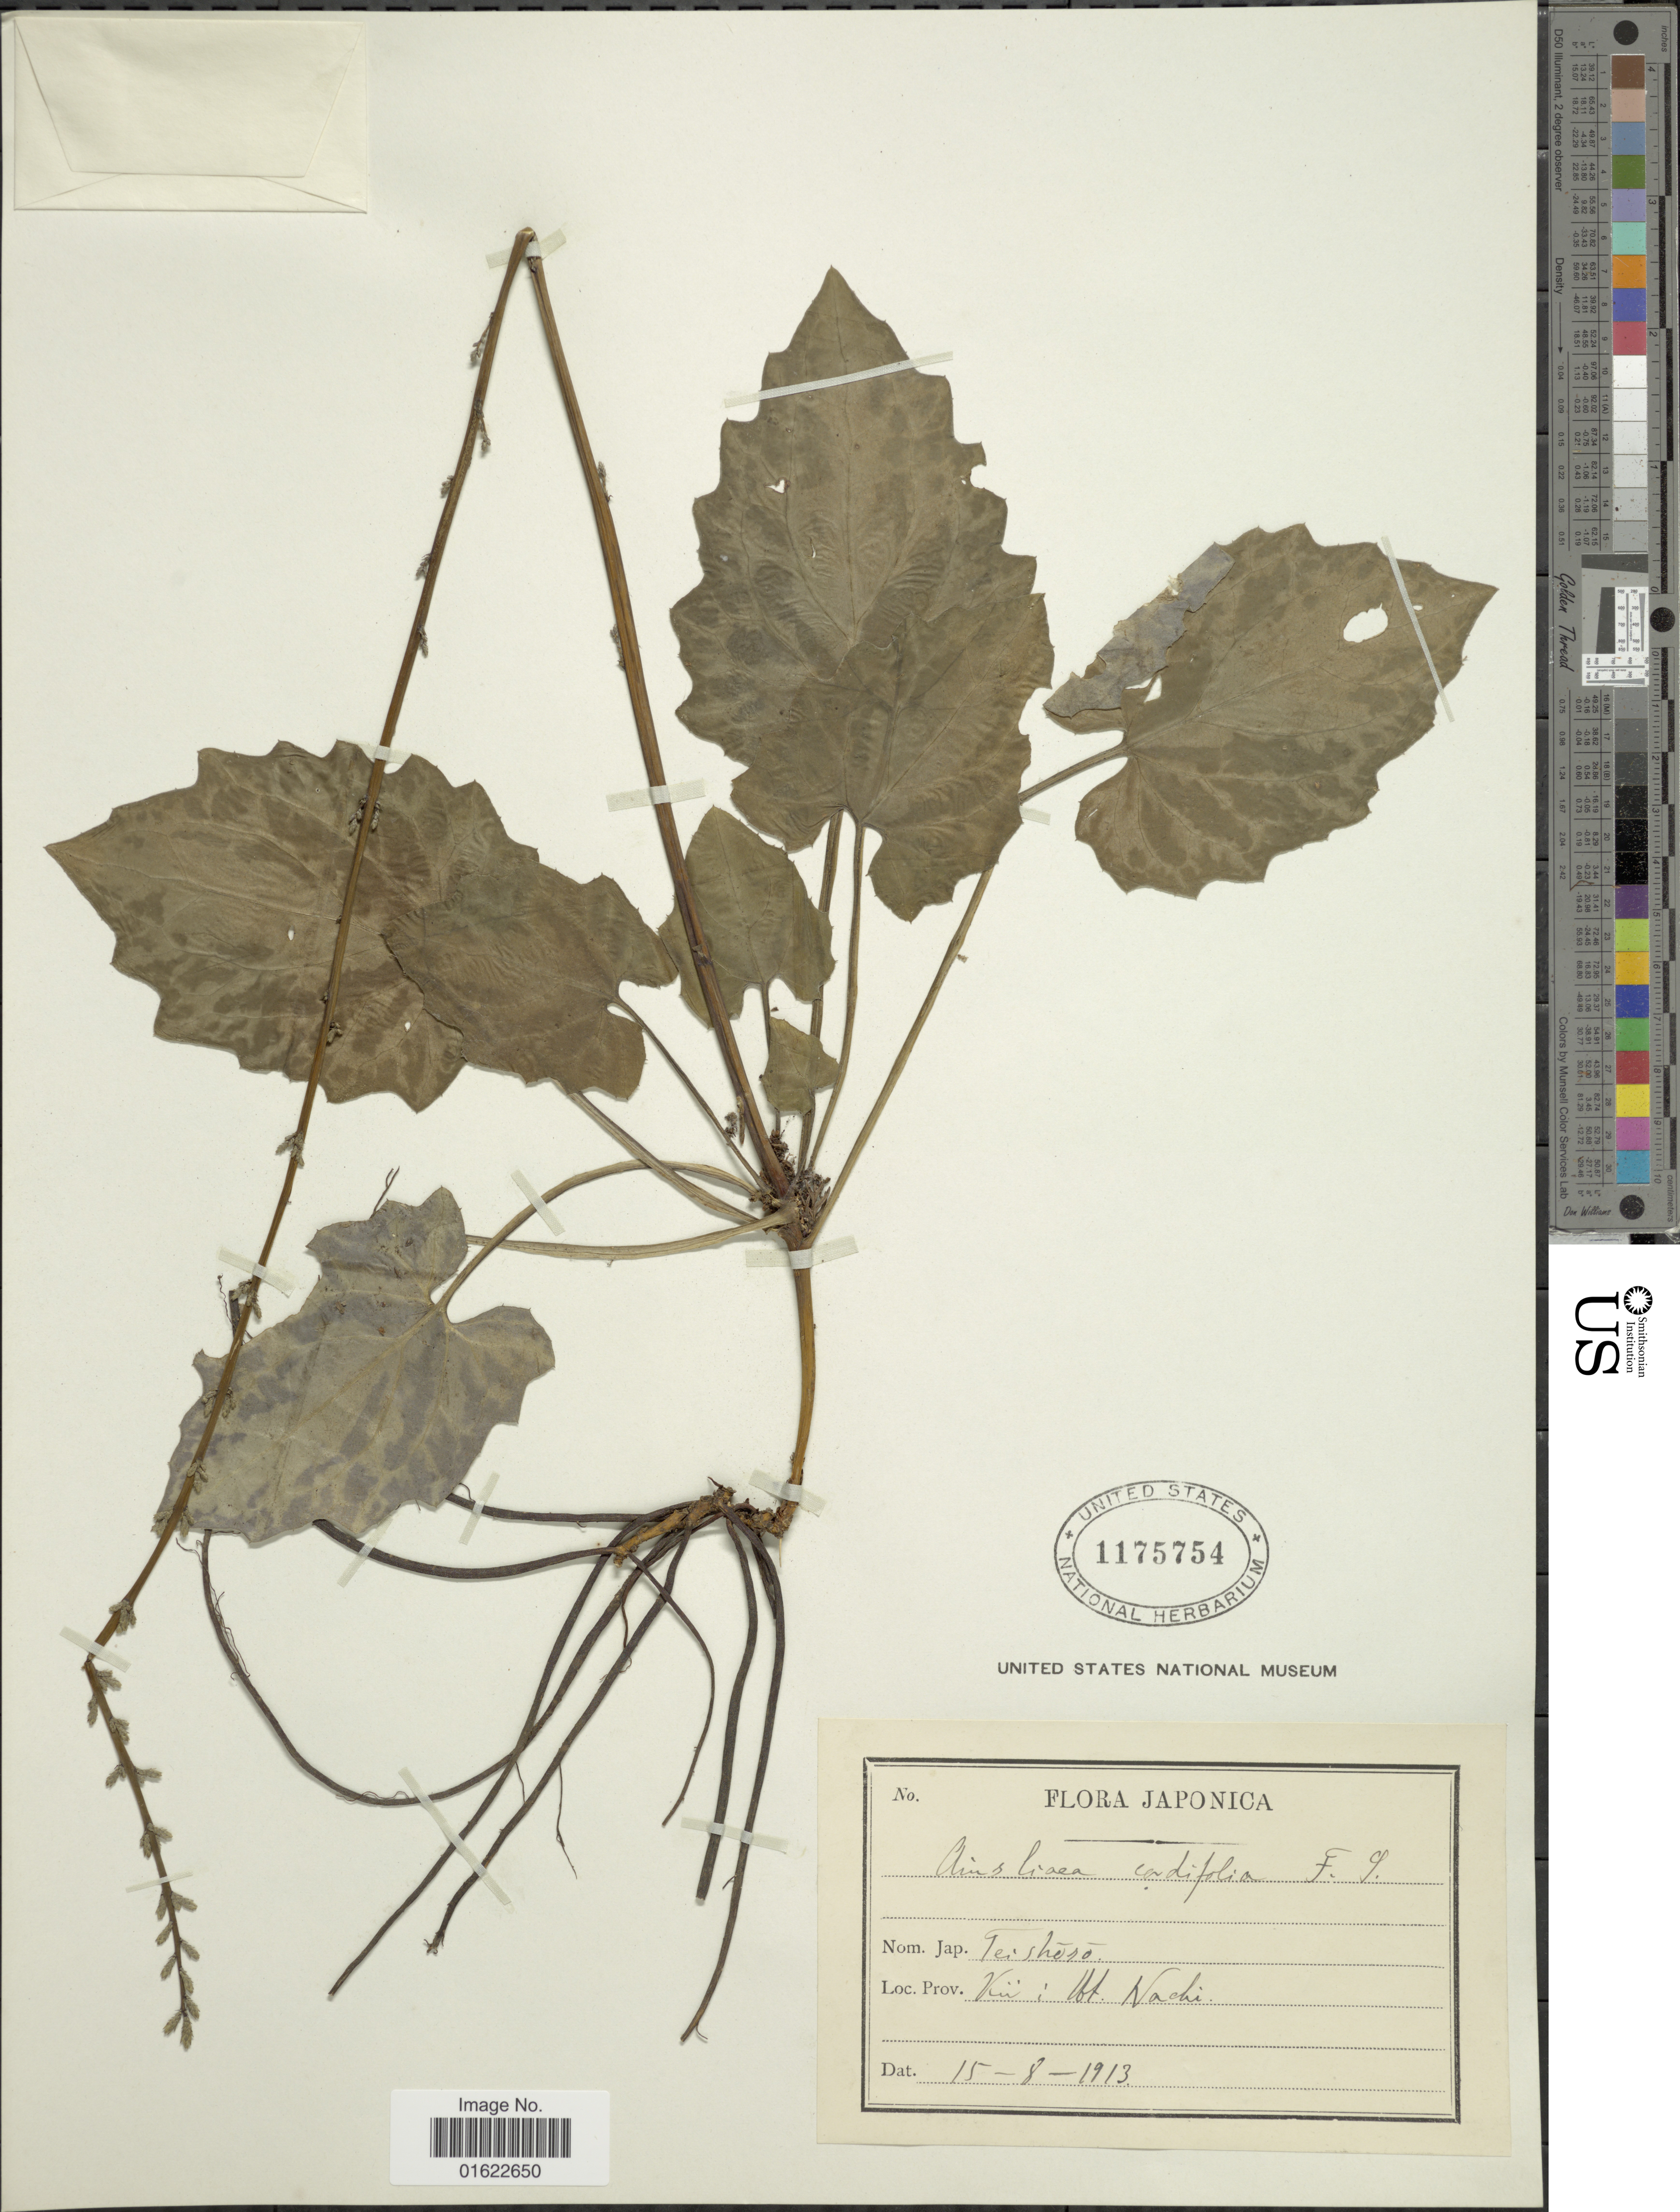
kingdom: Plantae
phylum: Tracheophyta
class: Magnoliopsida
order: Asterales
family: Asteraceae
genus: Ainsliaea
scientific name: Ainsliaea cordifolia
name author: Franch. & Sav.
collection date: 1913-08-15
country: Japan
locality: Japonica, Kii: Mt. Nachi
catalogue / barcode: US 1175754